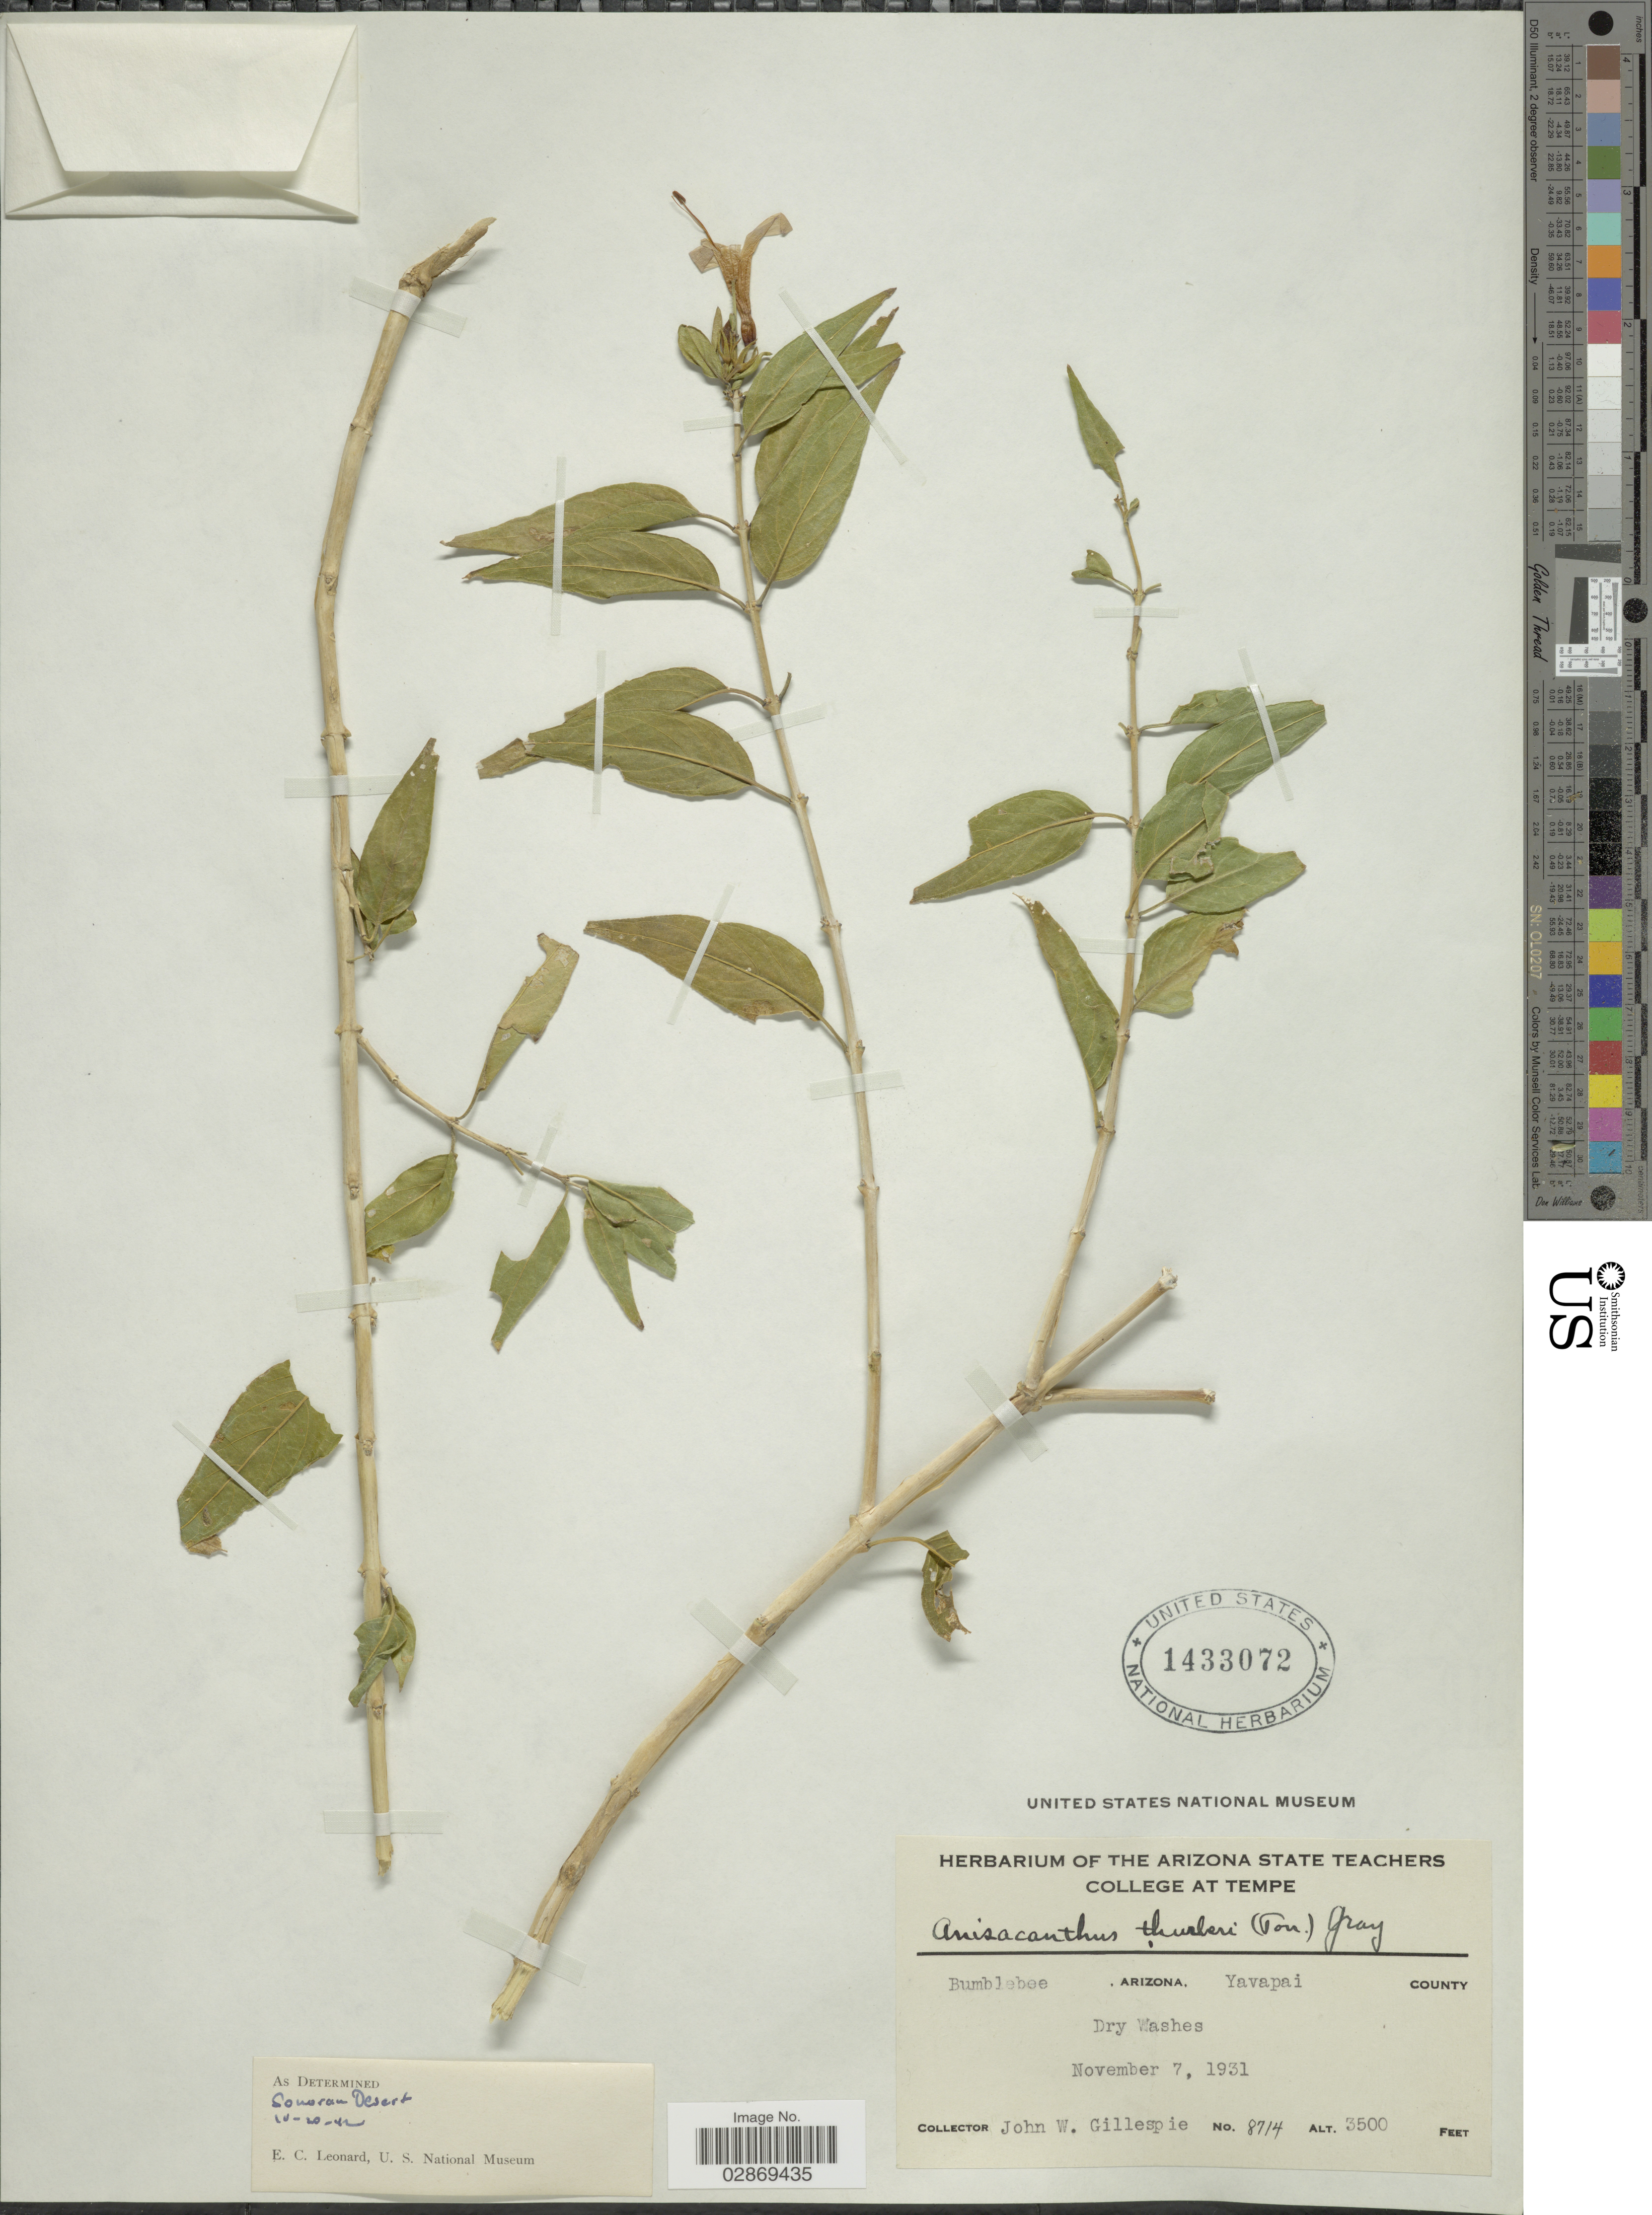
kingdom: Plantae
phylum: Tracheophyta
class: Magnoliopsida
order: Lamiales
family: Acanthaceae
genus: Anisacanthus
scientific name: Anisacanthus thurberi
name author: (Torr.) A. Gray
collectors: J. W. Gillespie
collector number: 8714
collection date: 1931-11-07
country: United States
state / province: Arizona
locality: Bumblebee, Arizona, Yavapai County.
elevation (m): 1067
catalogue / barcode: US 1433072